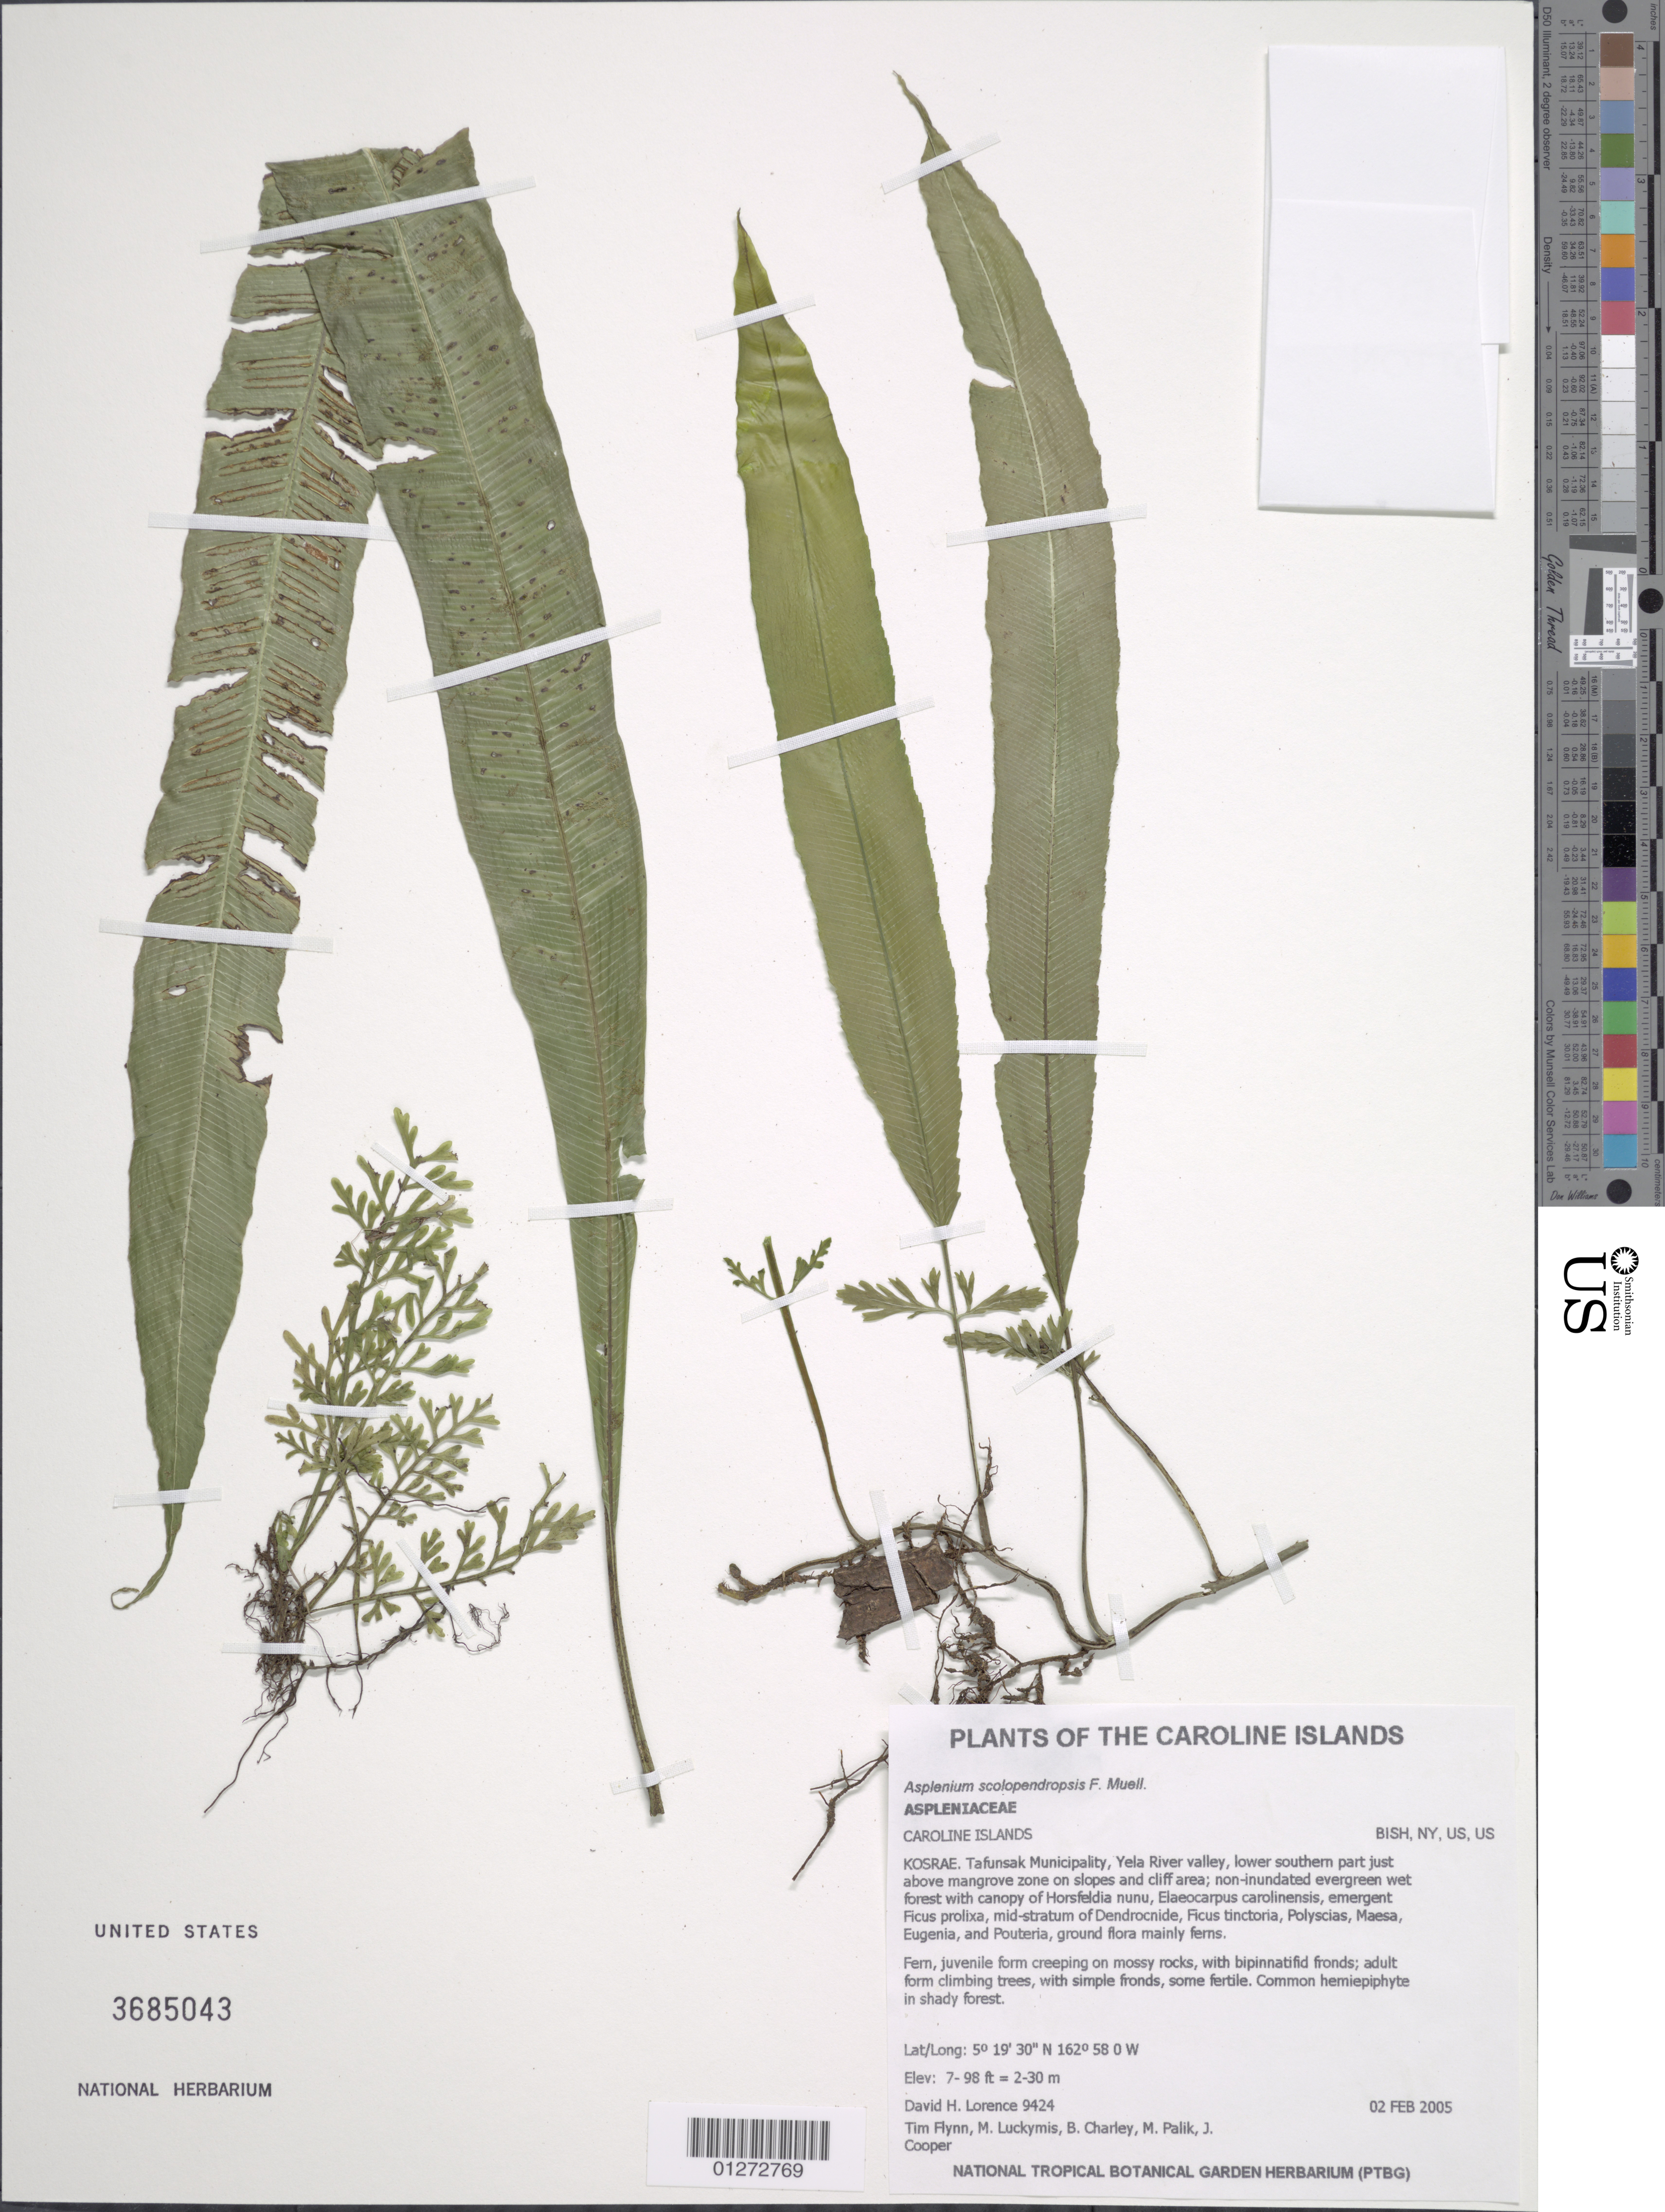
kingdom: Plantae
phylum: Tracheophyta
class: Polypodiopsida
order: Polypodiales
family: Aspleniaceae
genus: Asplenium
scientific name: Asplenium scolopendropsis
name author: F. Muell.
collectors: D. Lorence, T. Flynn, M. Luckymis, B. Charley & M. Palik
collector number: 9424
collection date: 2005-02-02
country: Micronesia, Federated States of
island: Kosrae [Kusaie]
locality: Tafunsak Municipality.Yela River valley.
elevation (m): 2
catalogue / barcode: US 3685043